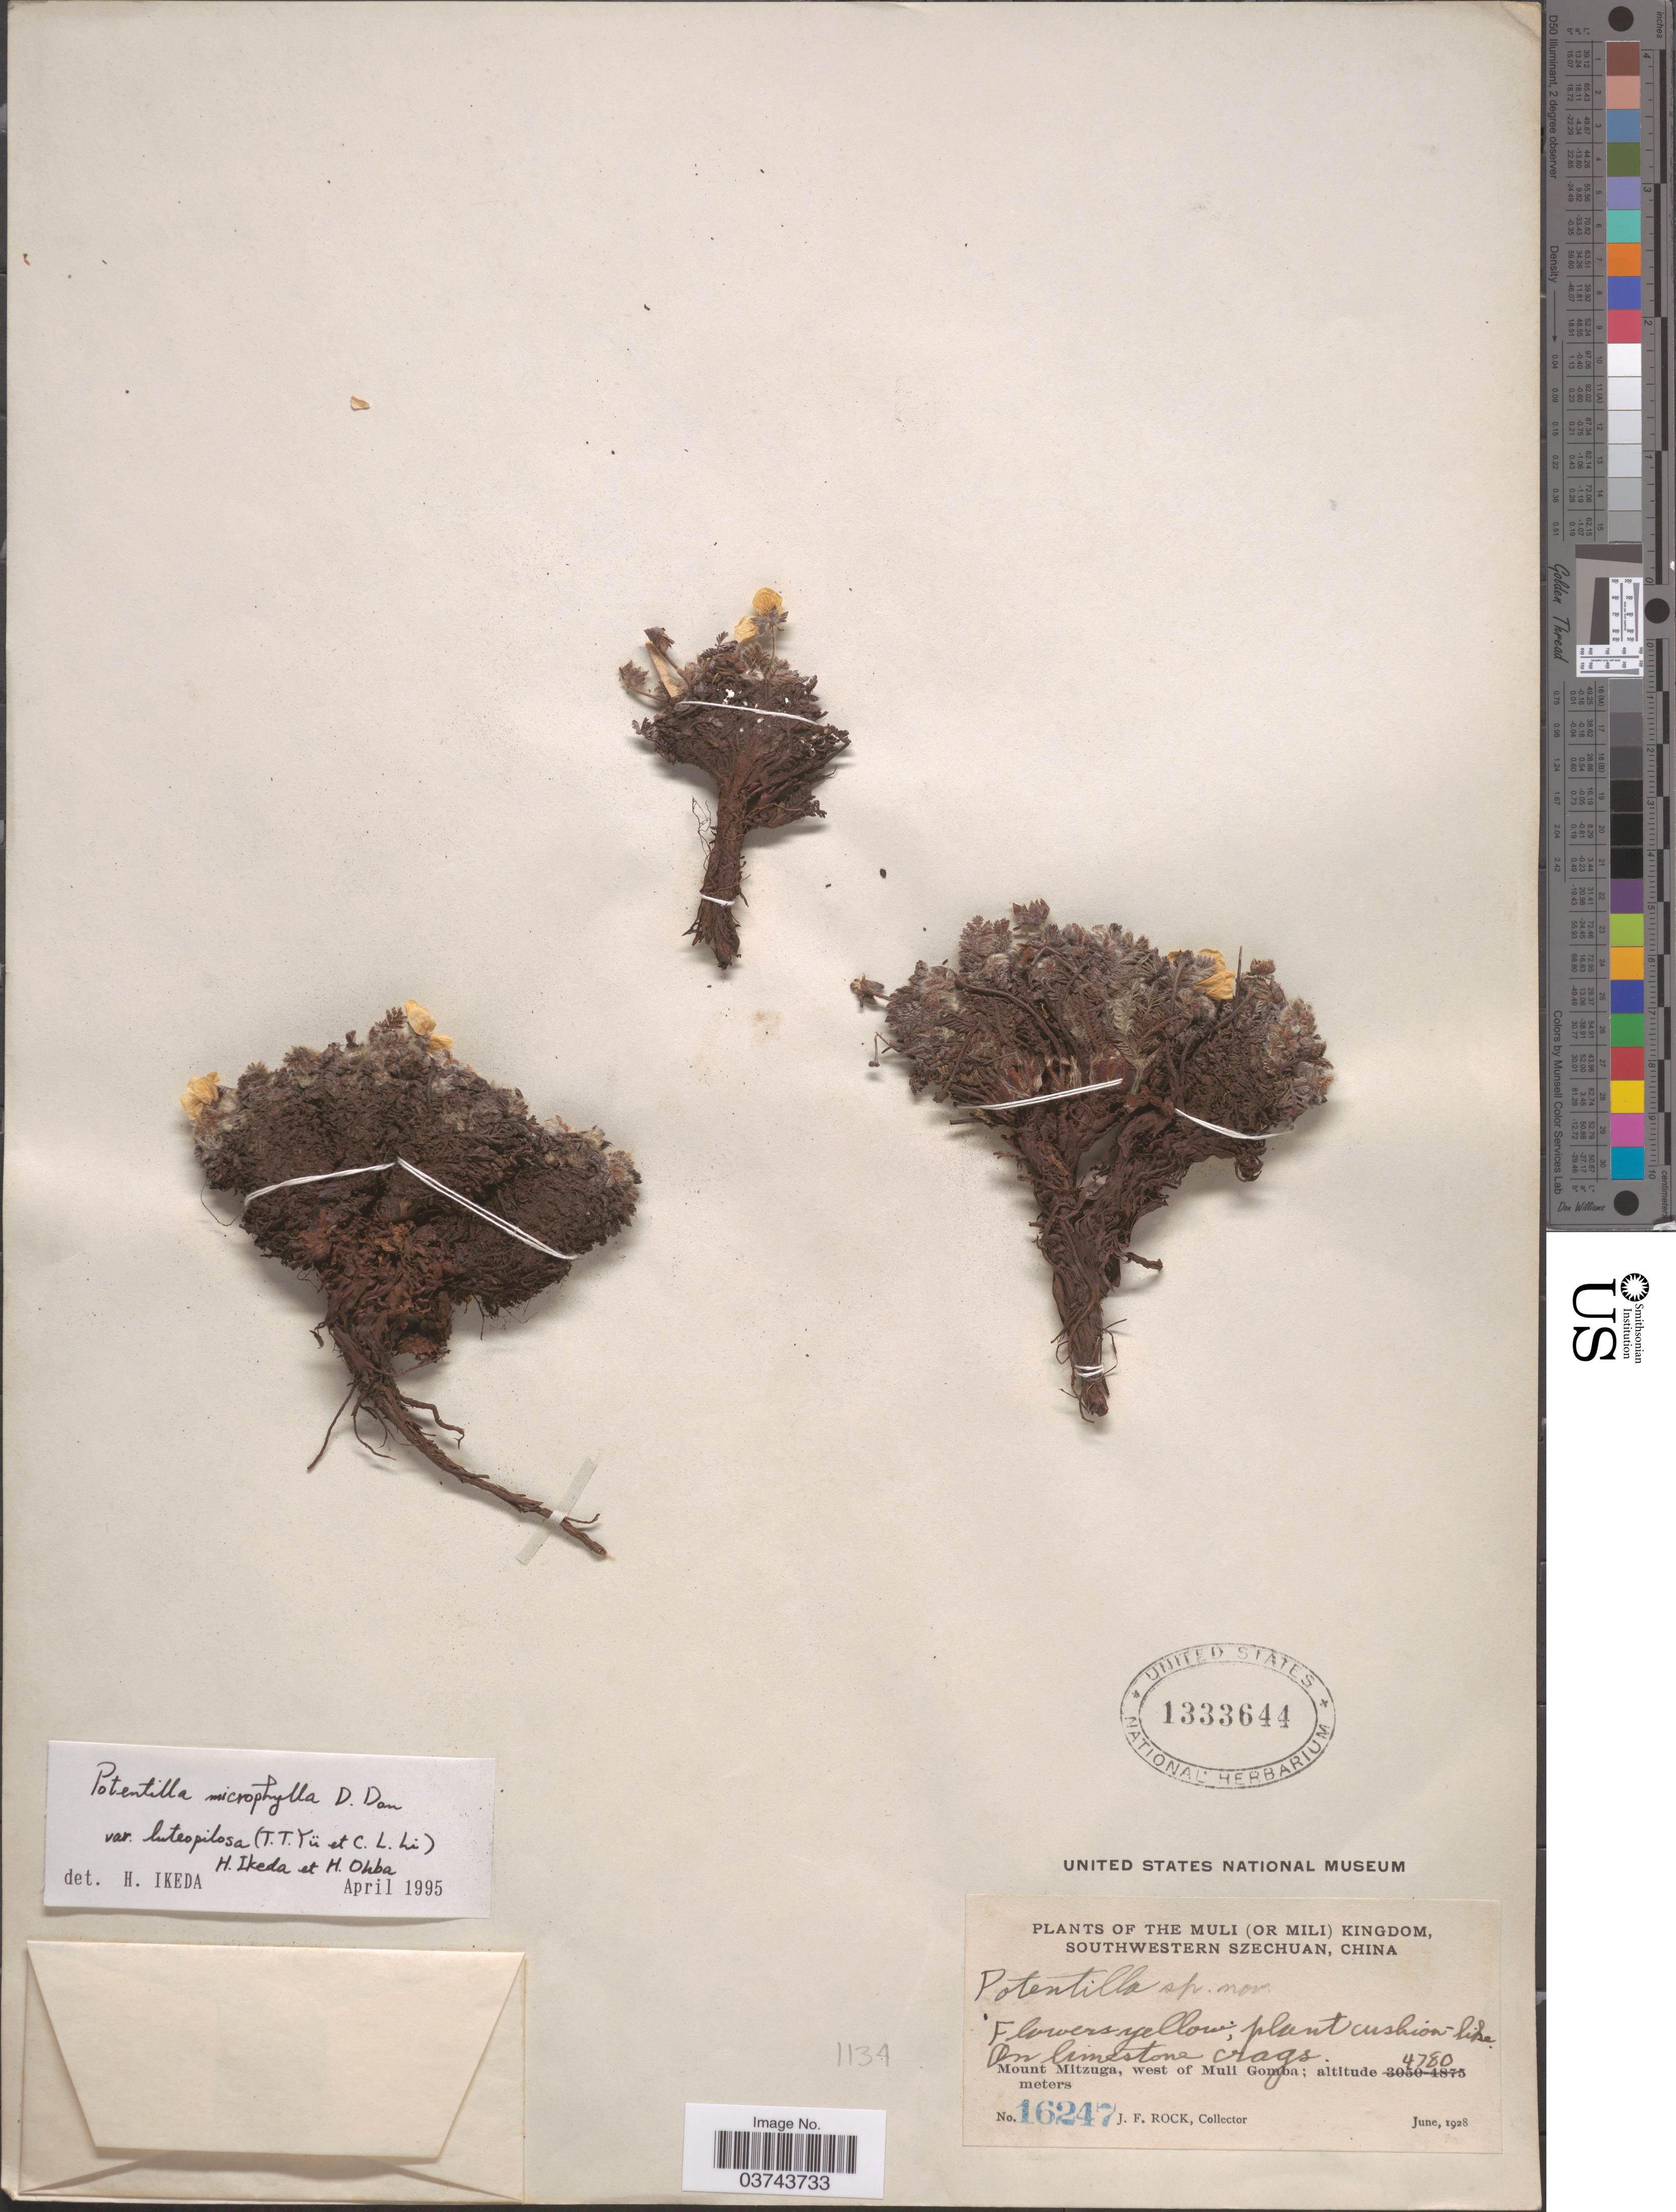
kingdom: Plantae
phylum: Tracheophyta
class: Magnoliopsida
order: Rosales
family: Rosaceae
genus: Potentilla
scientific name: Potentilla microphylla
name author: D. Don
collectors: J. Rock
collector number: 16247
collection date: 1928-06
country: China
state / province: Sichuan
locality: The Muli (or Mili) Kingdom, Southwestern Szechuan. Mount Mitzuga, west of Muli Gomba.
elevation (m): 4780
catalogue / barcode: US 1333644